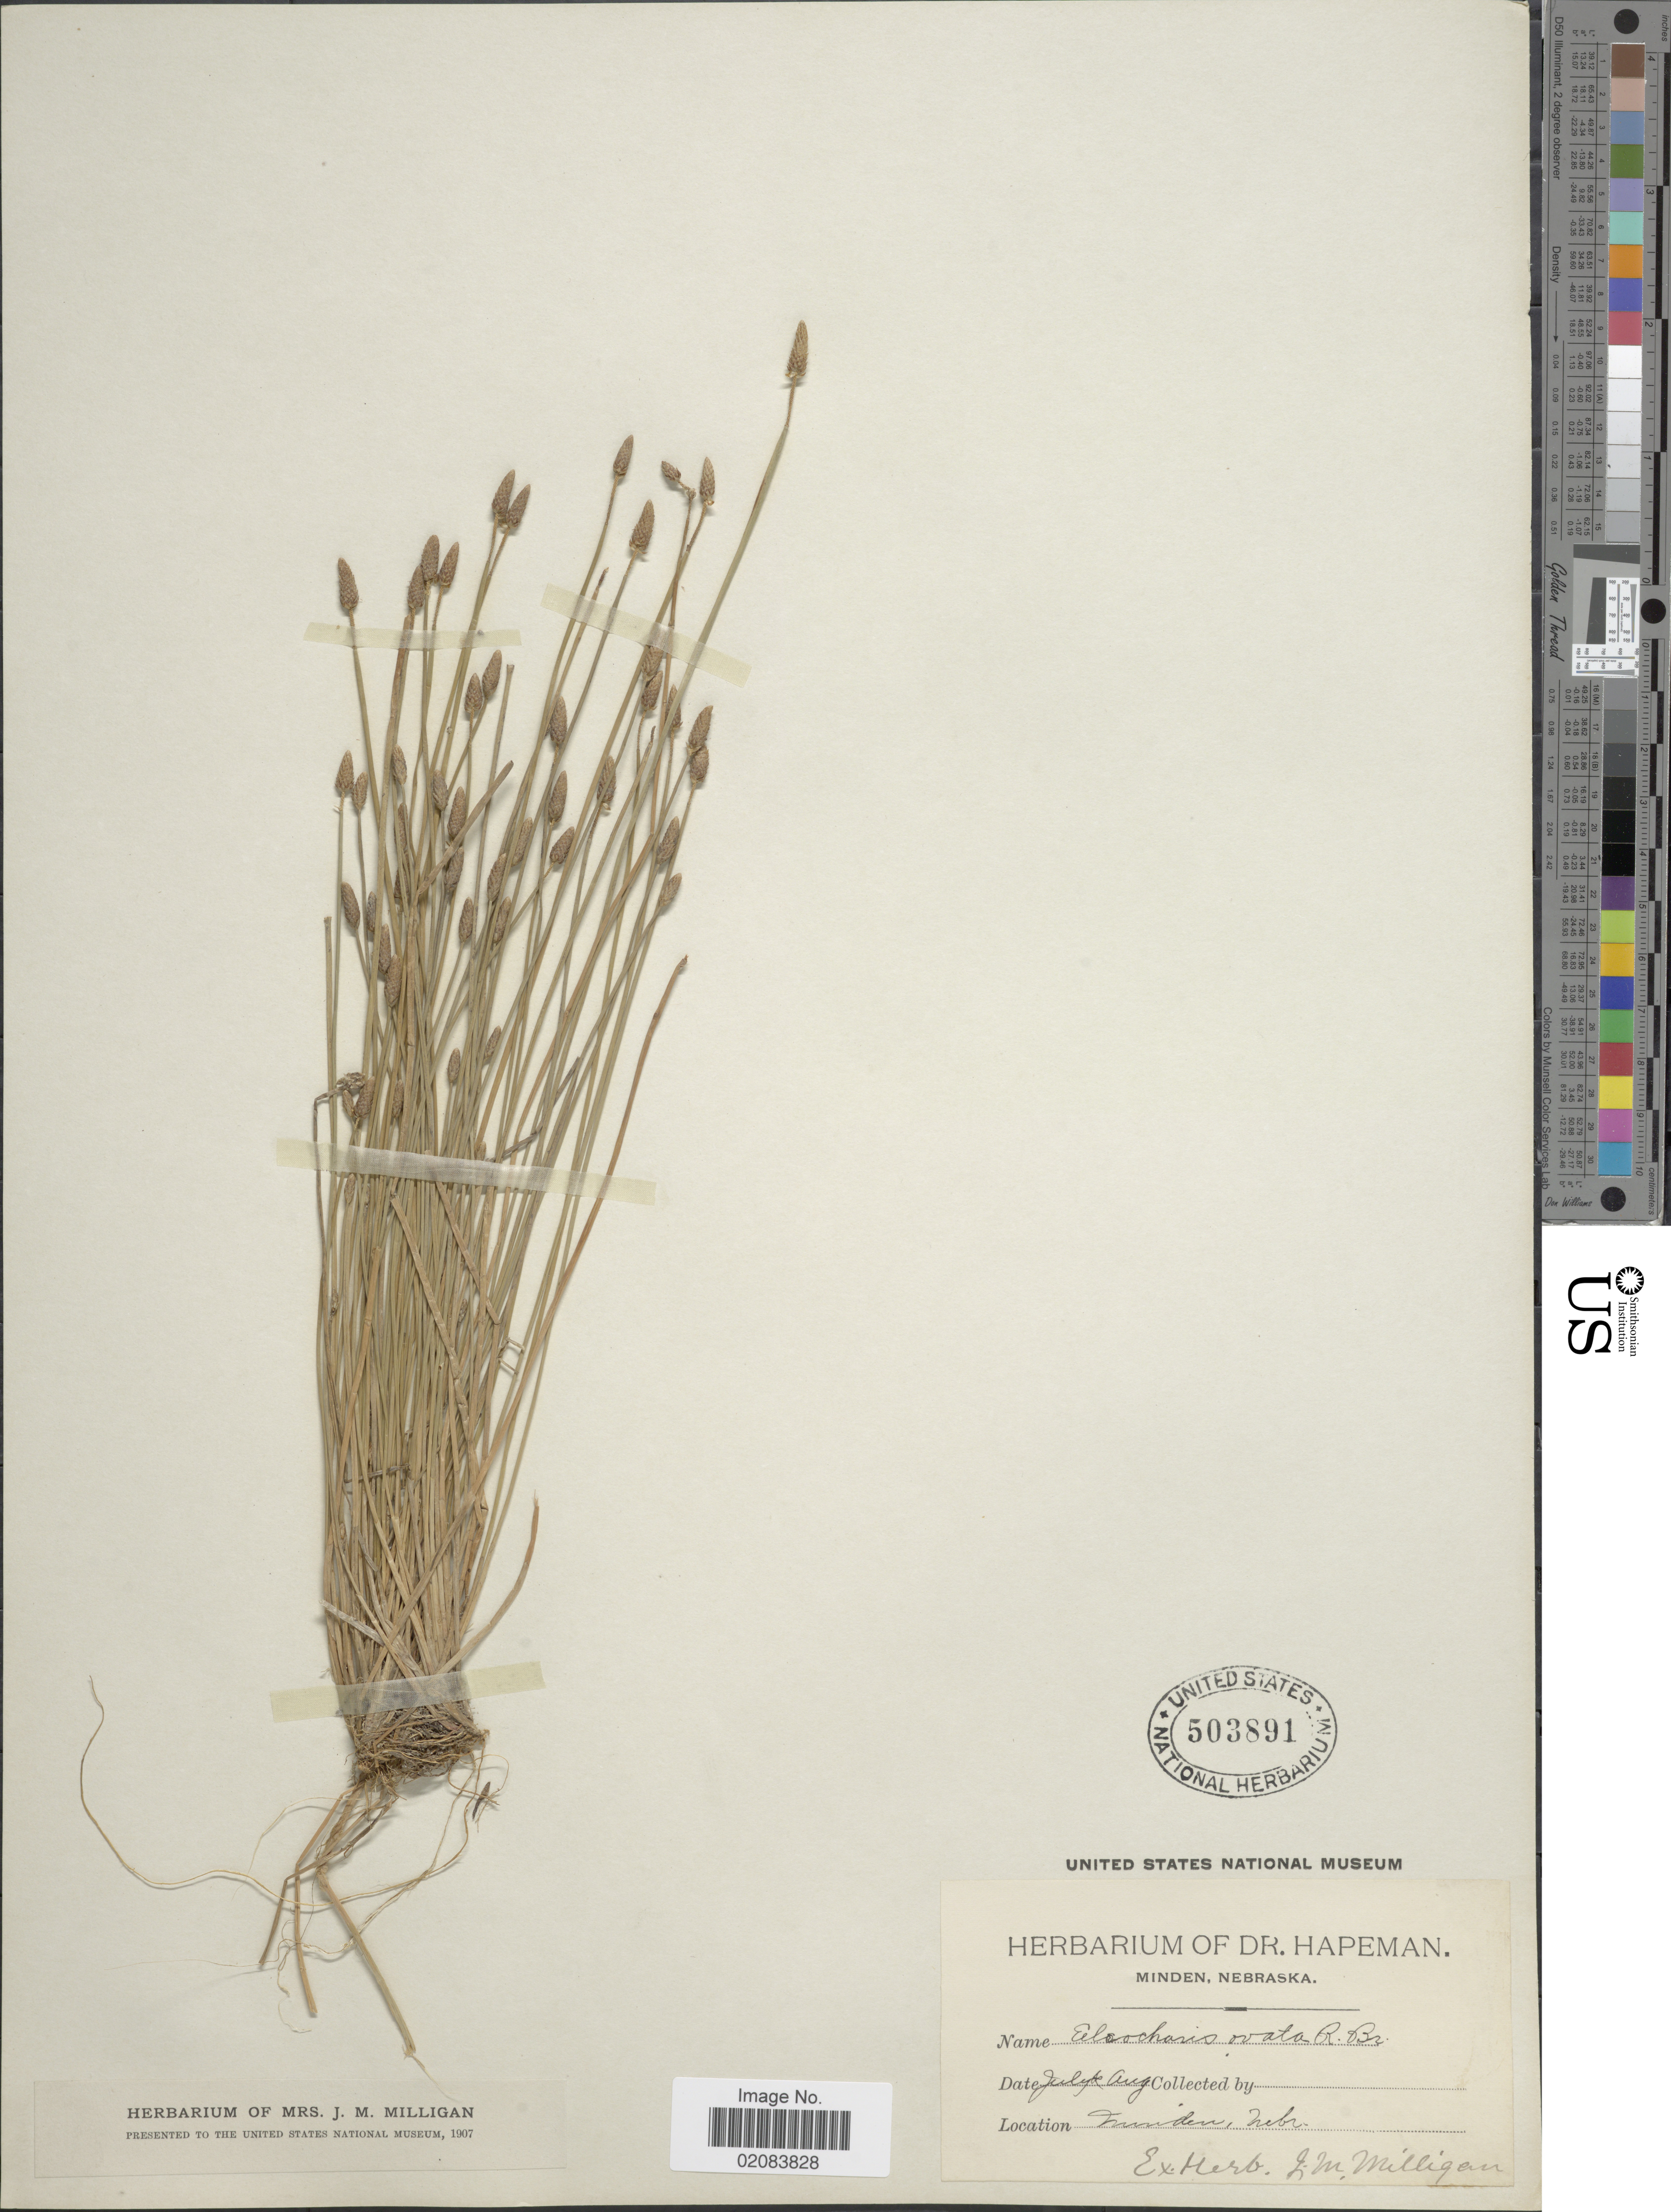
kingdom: Plantae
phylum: Tracheophyta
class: Liliopsida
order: Poales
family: Cyperaceae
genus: Eleocharis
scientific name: Eleocharis obtusa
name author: (Willd.) Schult.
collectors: ex herb. J. M. Milligan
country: United States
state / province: Nebraska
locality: Minden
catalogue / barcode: US 503891